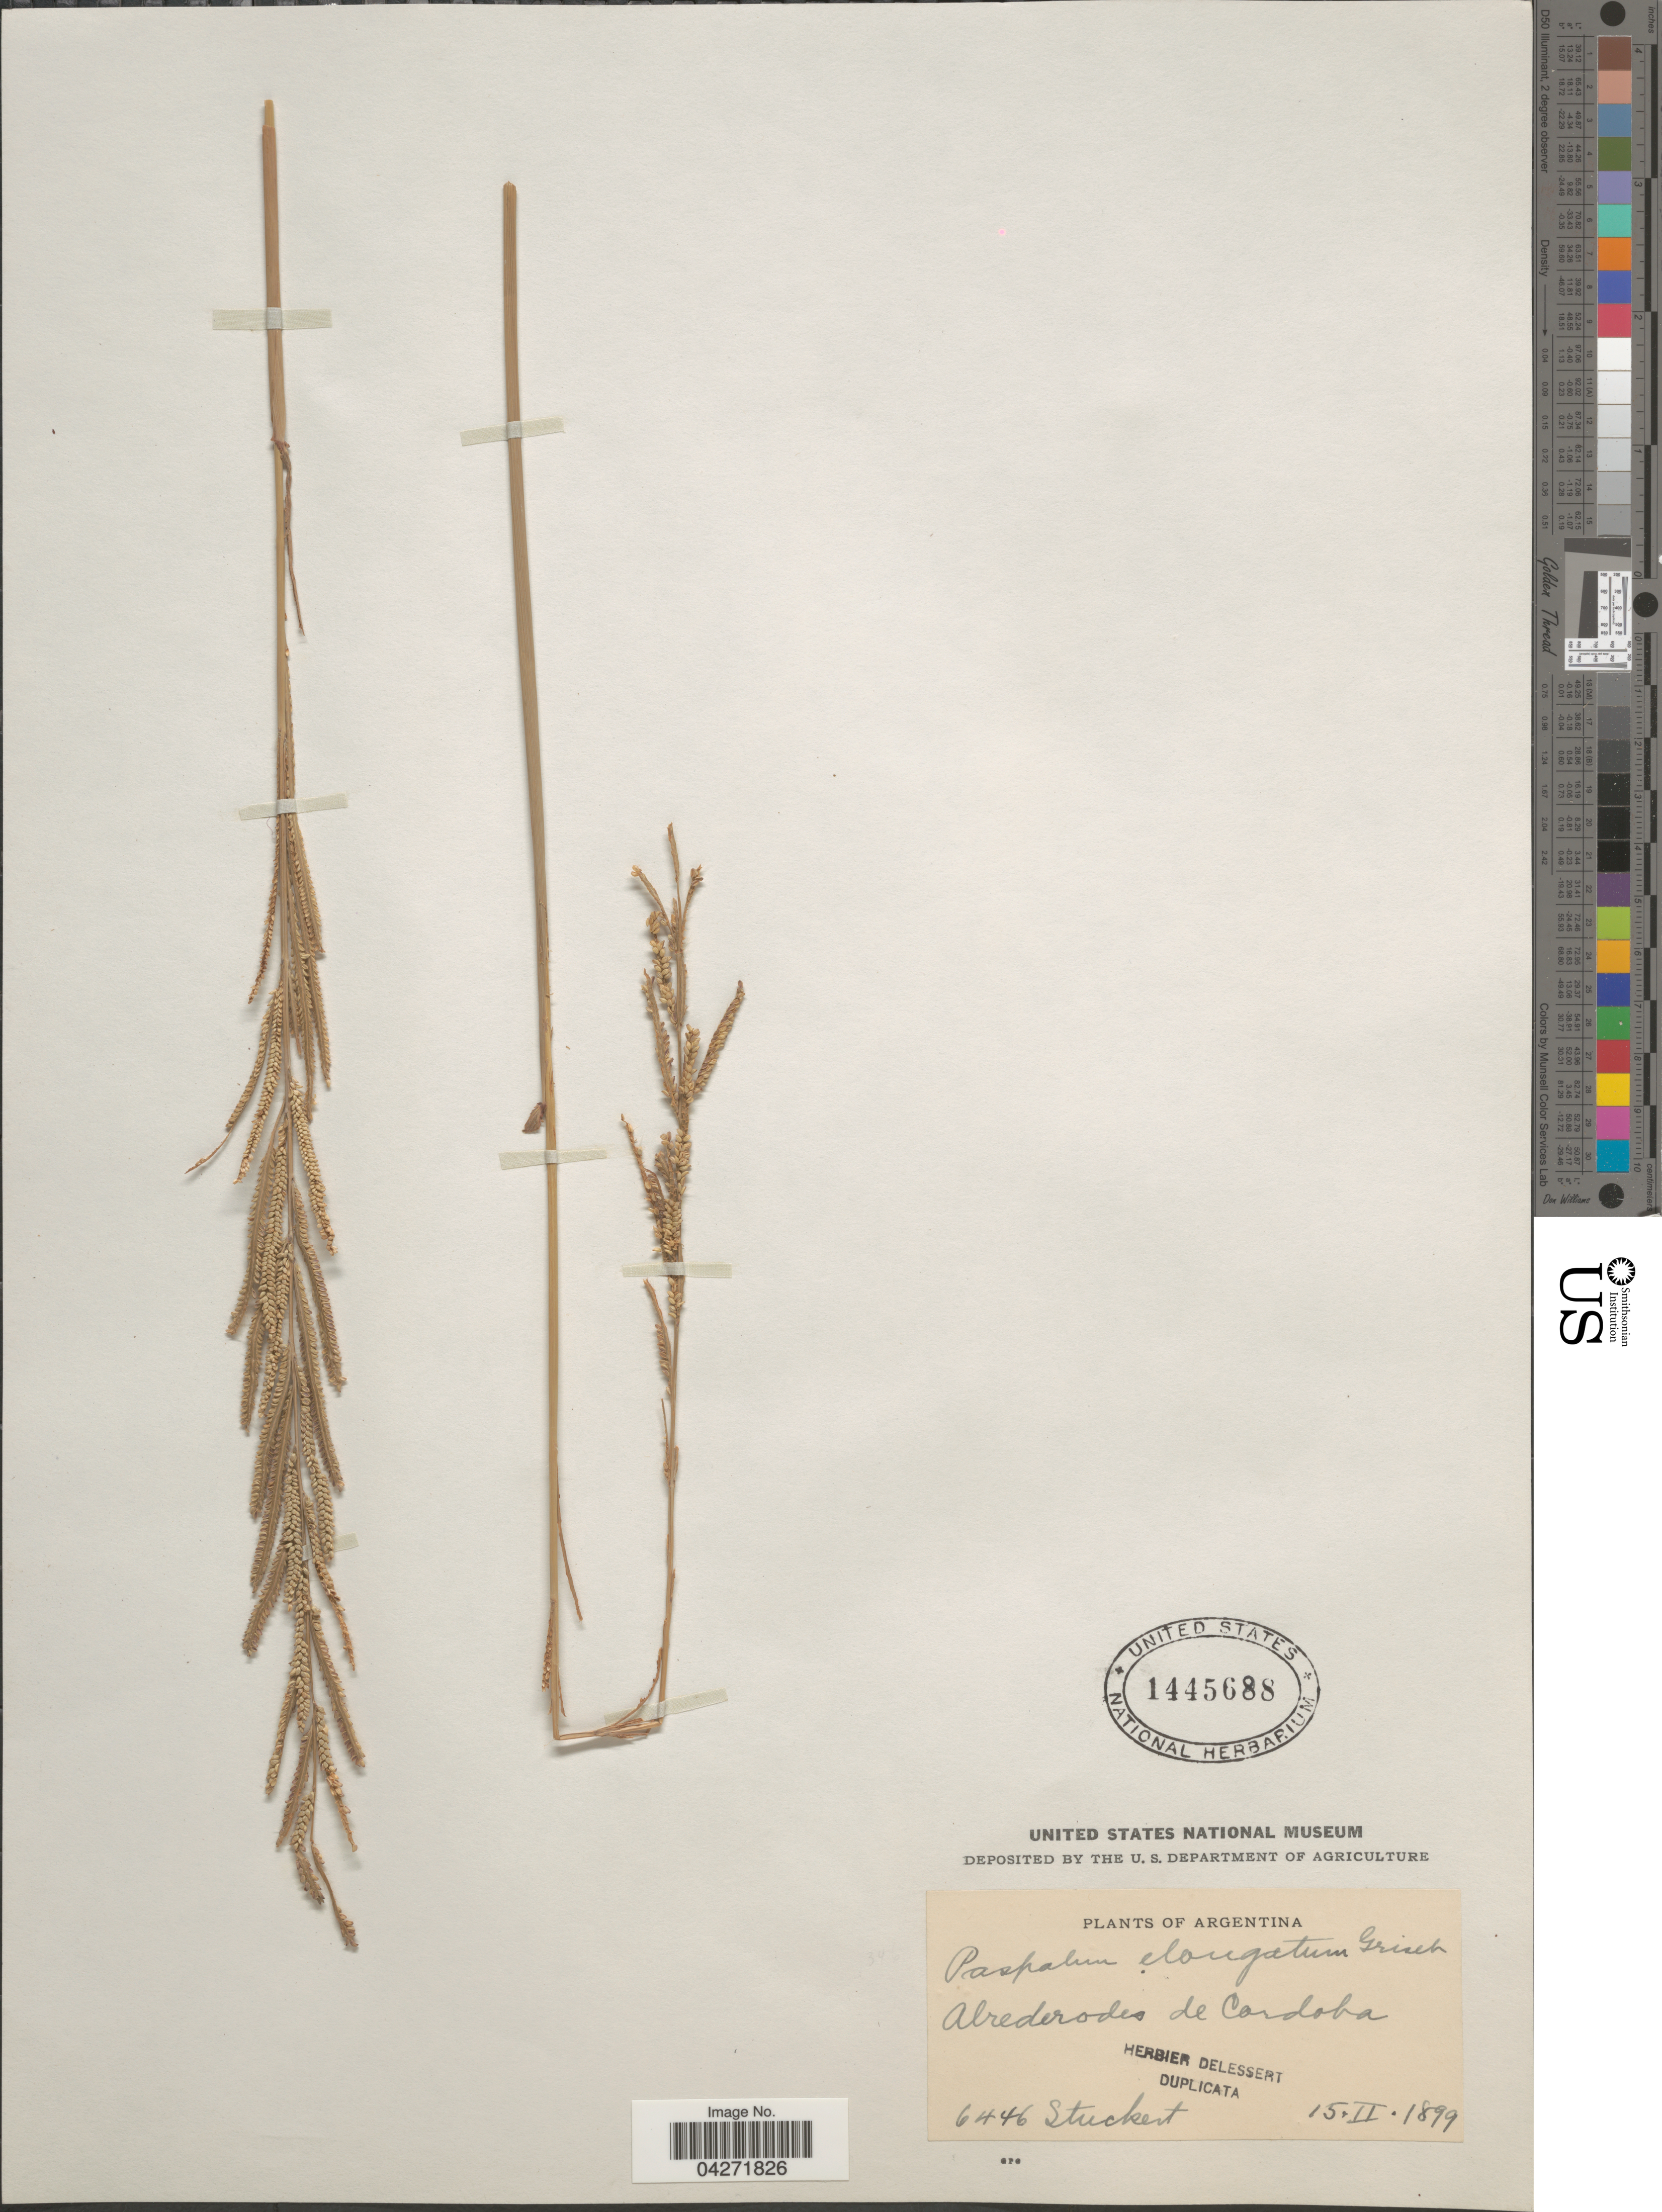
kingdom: Plantae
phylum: Tracheophyta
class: Liliopsida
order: Poales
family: Poaceae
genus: Paspalum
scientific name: Paspalum malacophyllum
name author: Trin.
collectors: Stuckert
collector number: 6446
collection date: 1899-02-15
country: Argentina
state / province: Cordoba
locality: Alrederodes.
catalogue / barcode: US 1445688